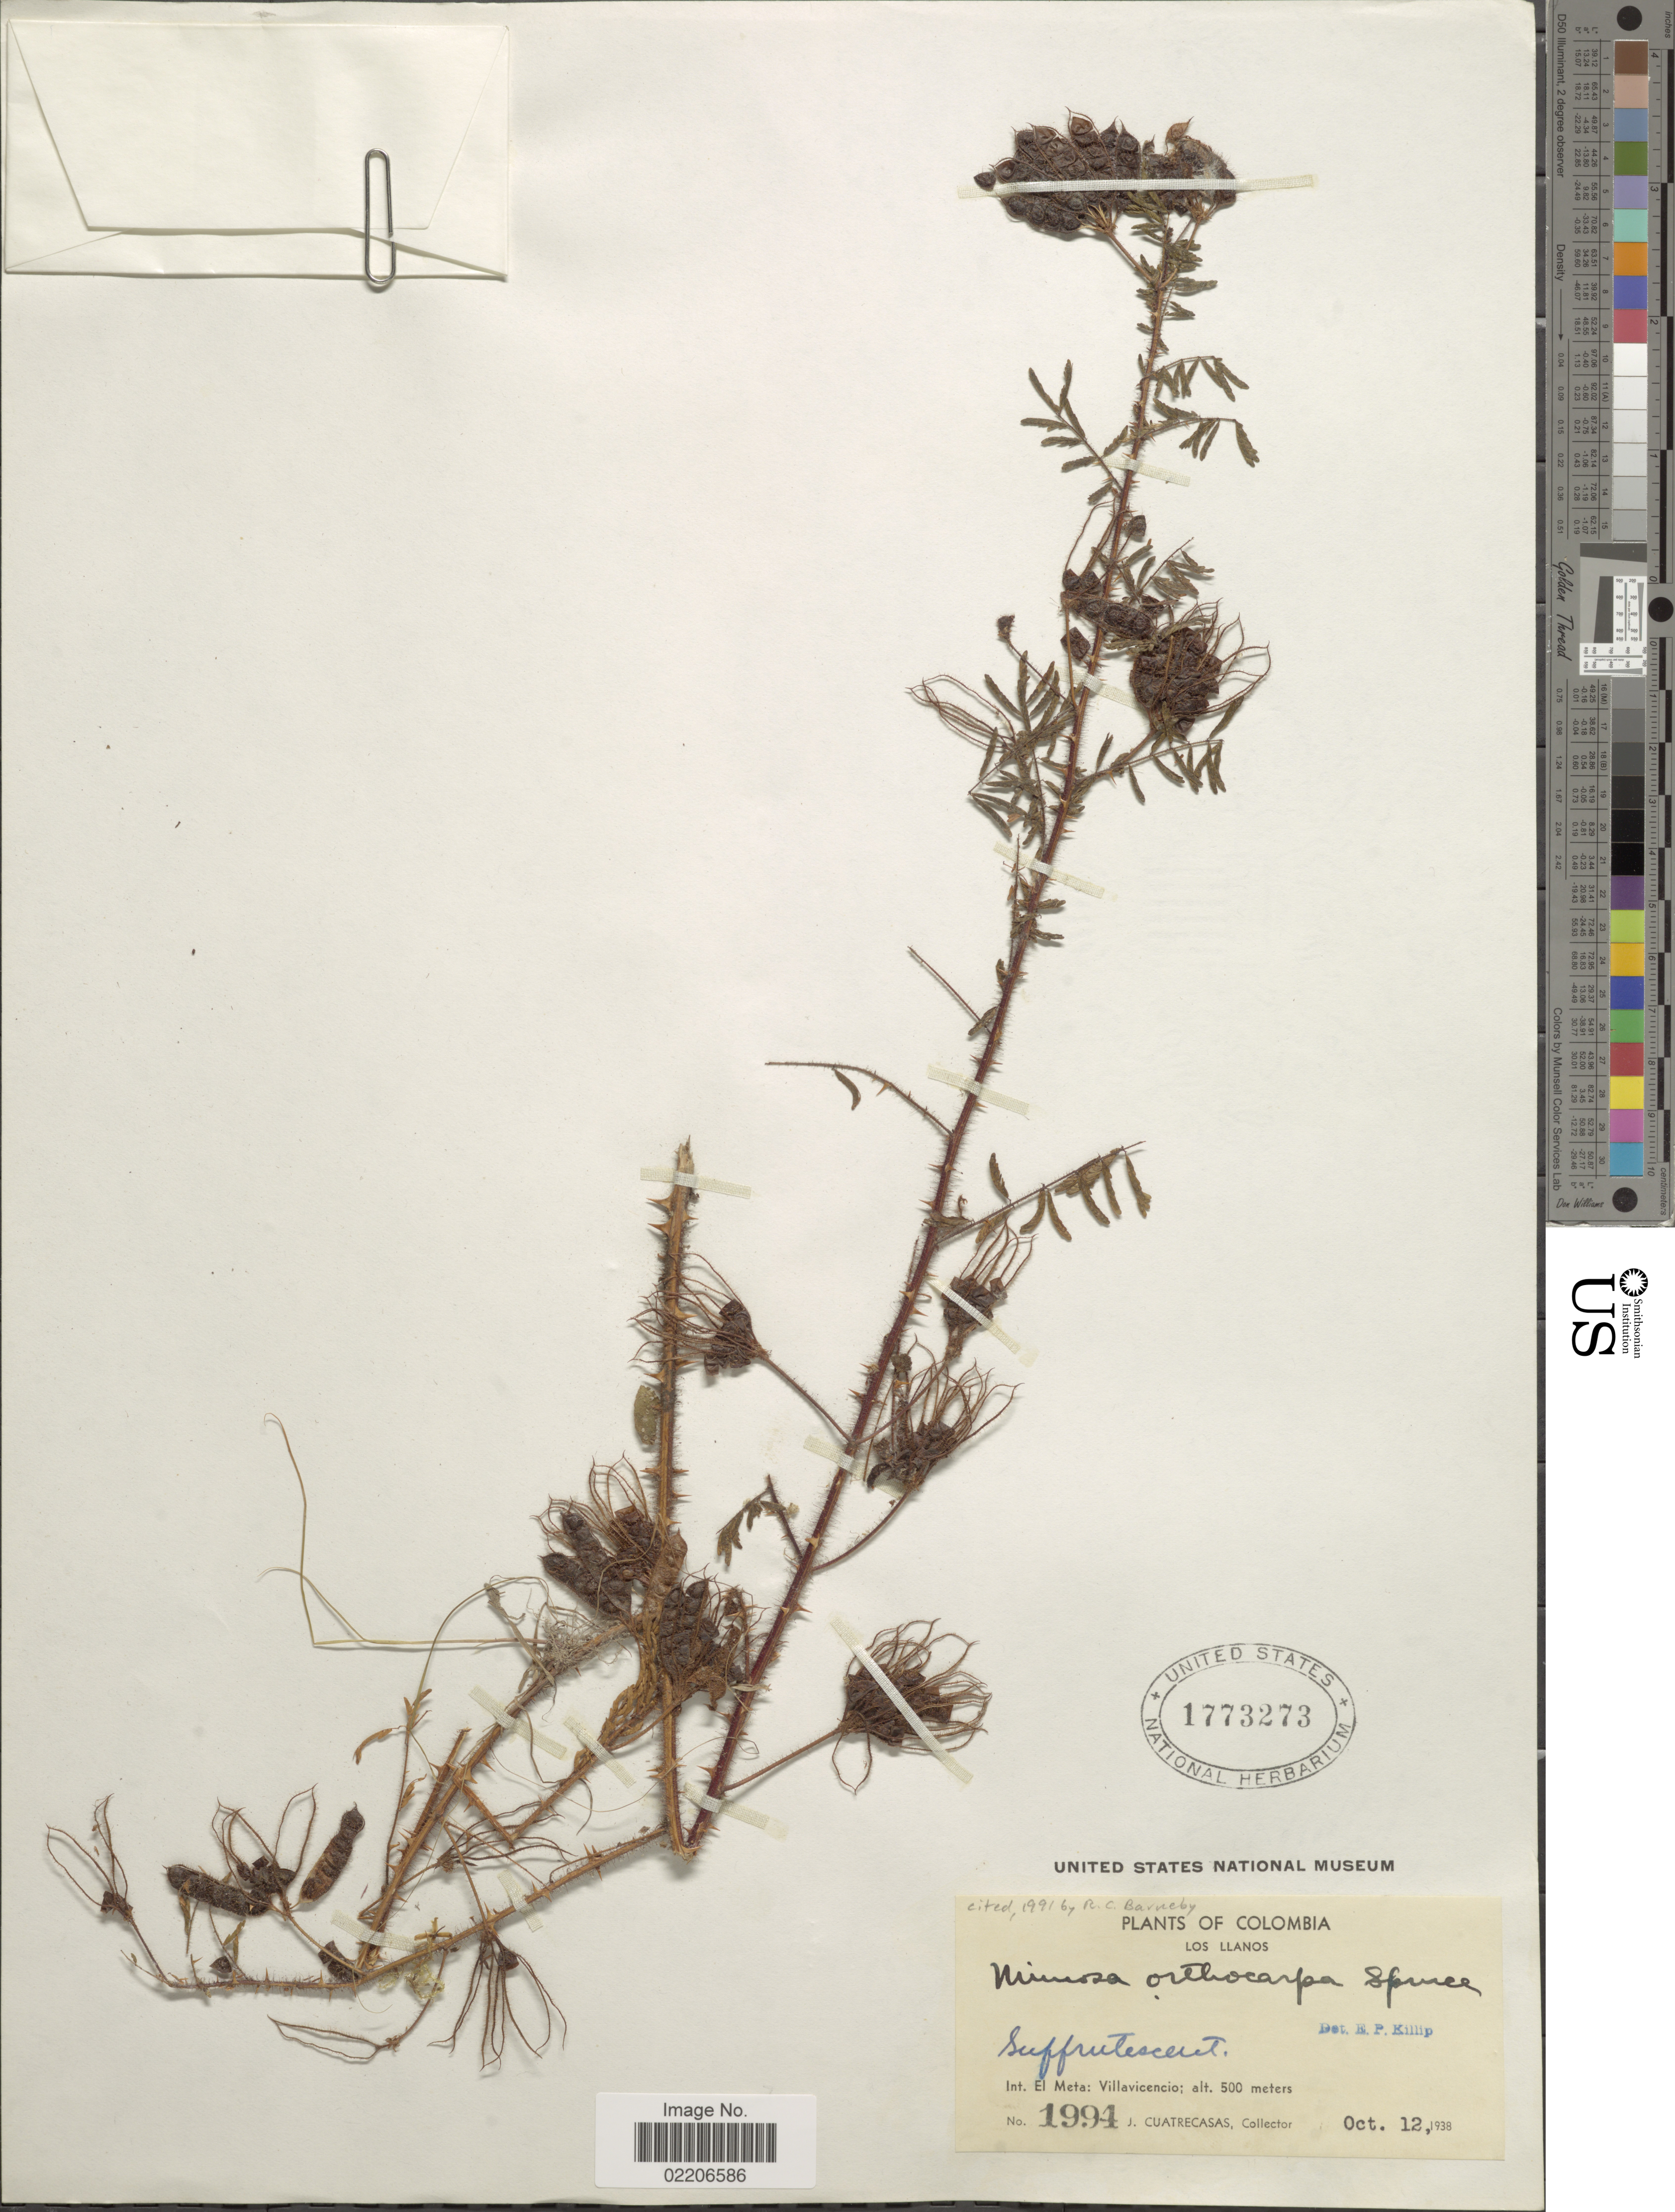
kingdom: Plantae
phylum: Tracheophyta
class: Magnoliopsida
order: Fabales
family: Fabaceae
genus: Mimosa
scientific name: Mimosa orthocarpa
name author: Spruce ex Benth.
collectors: J. Cuatrecasas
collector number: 1994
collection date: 1938-10-12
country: Colombia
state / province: Meta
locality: Los Llanos. Int. El Meta: Villavicencio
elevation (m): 500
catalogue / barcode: US 1773273